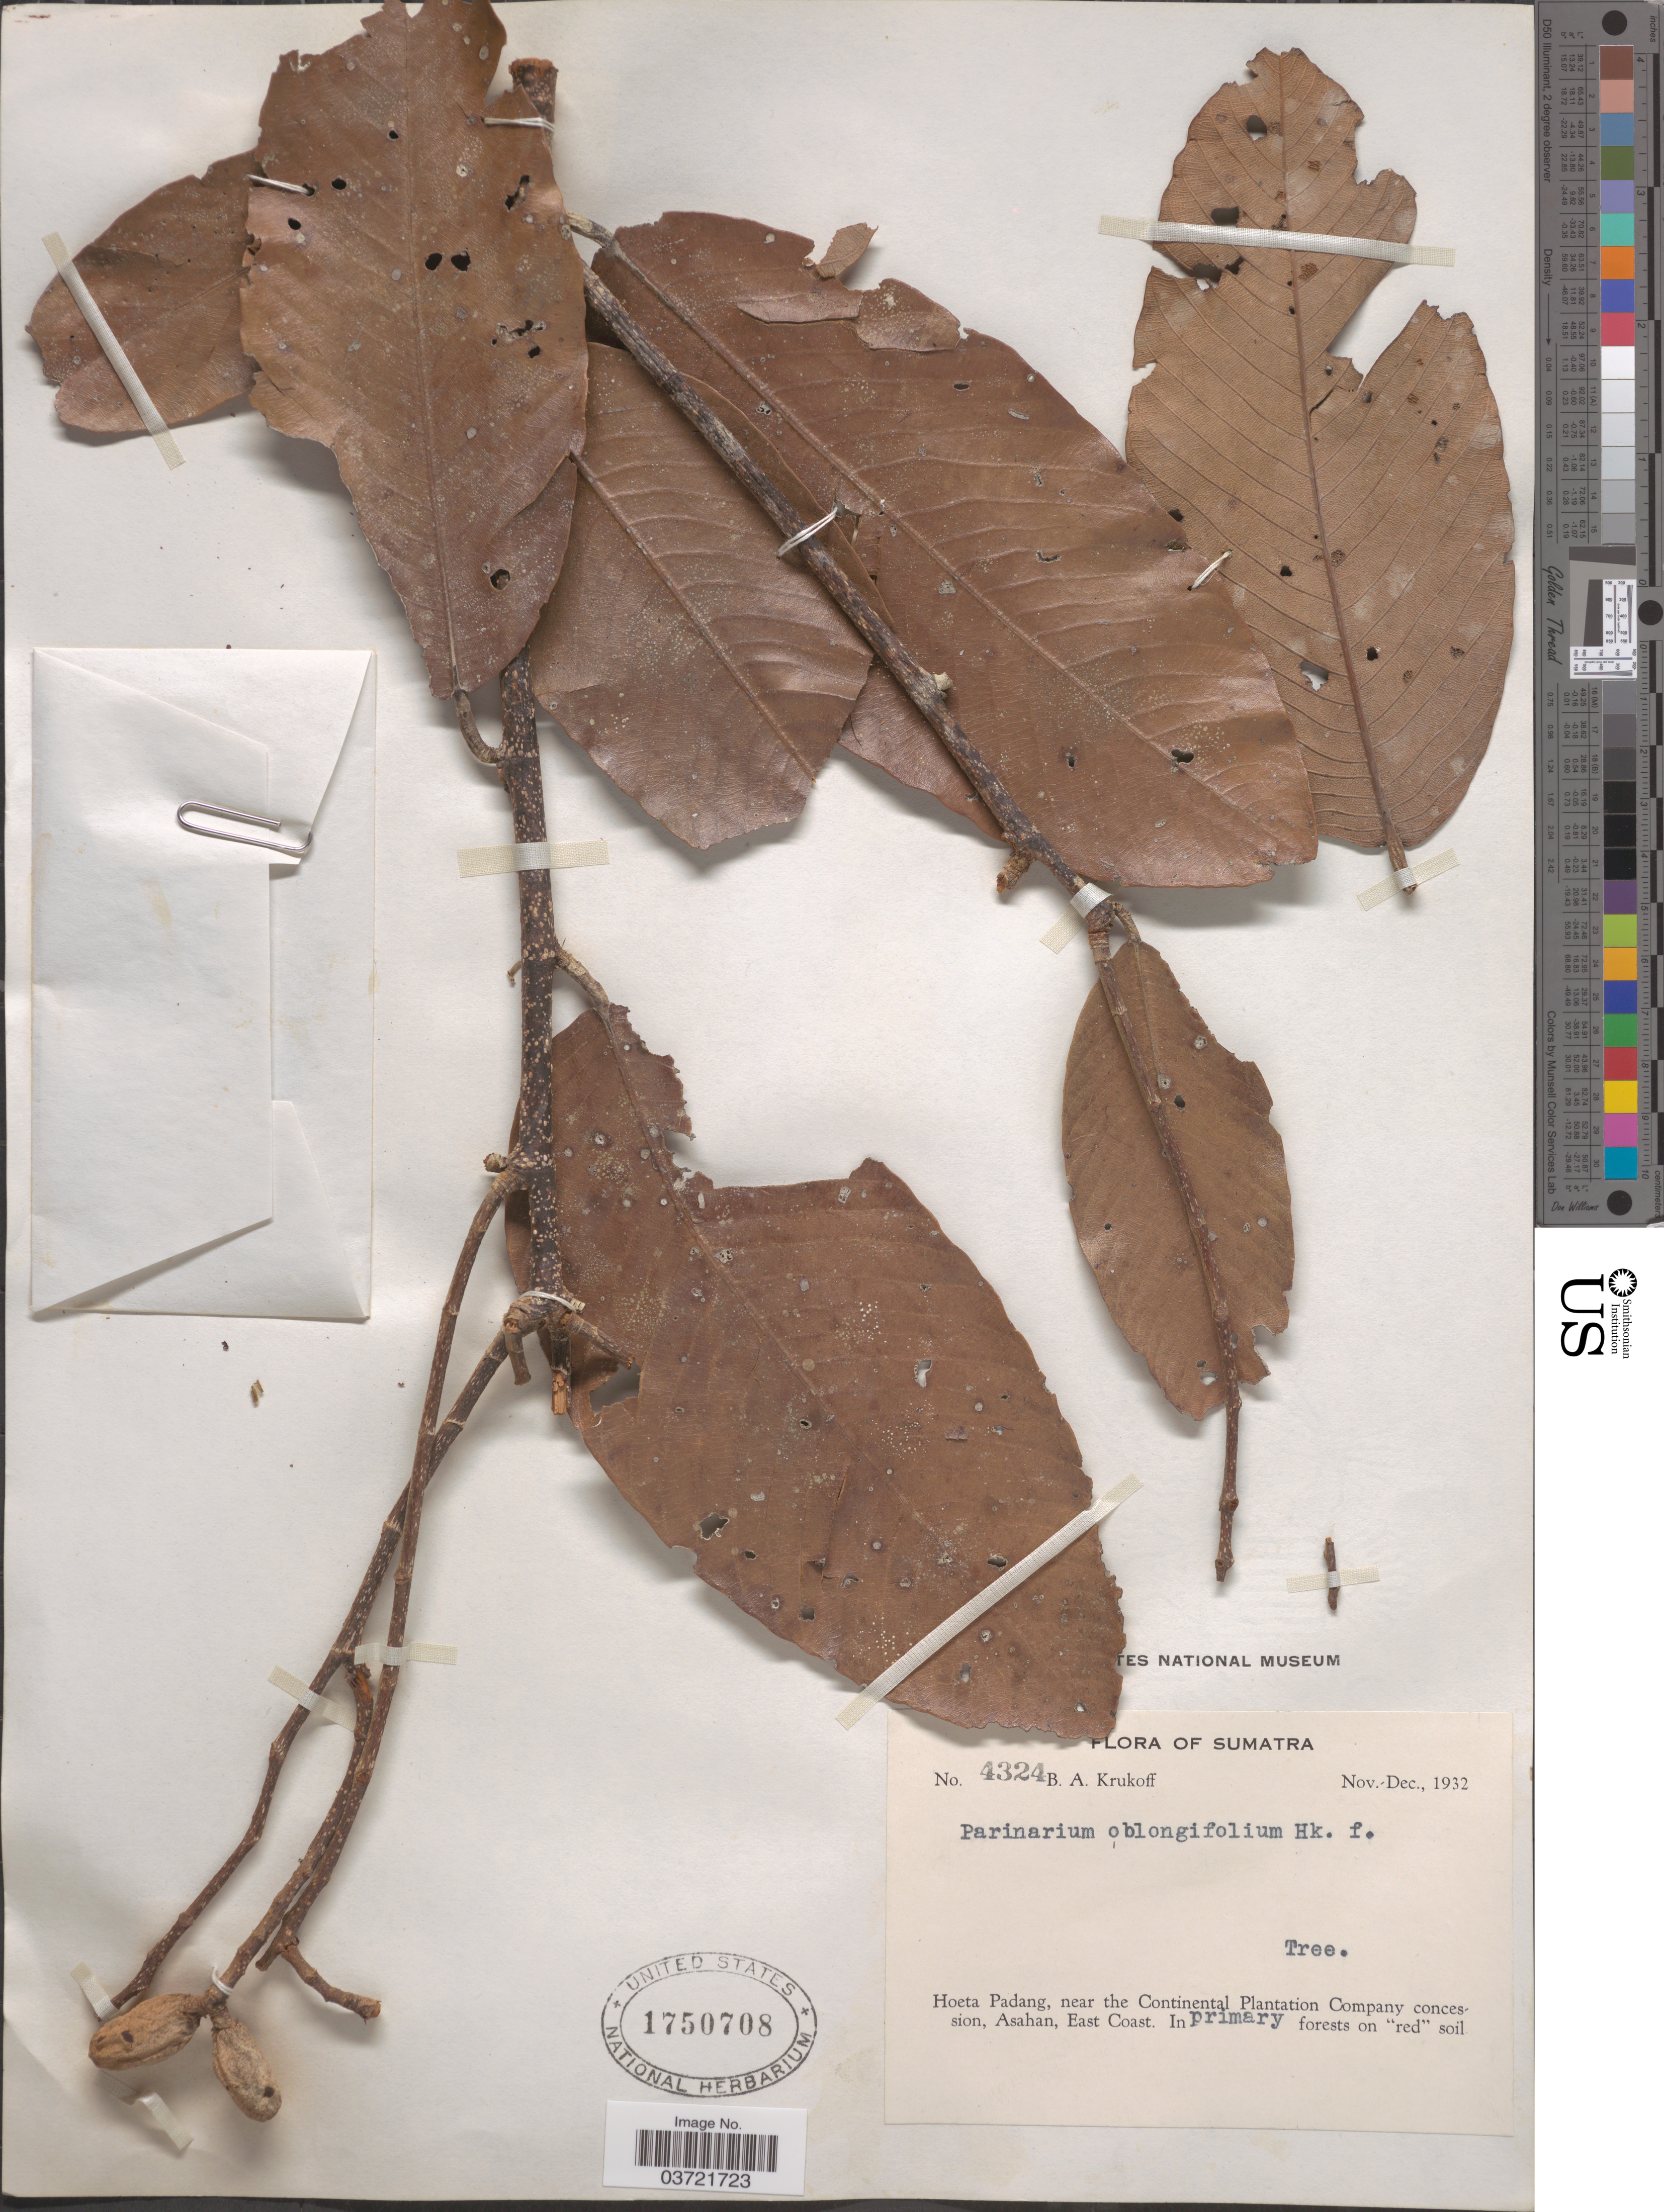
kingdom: Plantae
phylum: Tracheophyta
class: Magnoliopsida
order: Malpighiales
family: Chrysobalanaceae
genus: Parinari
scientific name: Parinari oblongifolia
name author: Hook. f.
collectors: B. A. Krukoff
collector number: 4324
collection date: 1932-11/1932-12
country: Indonesia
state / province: Sumatra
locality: Hoeta Padang, near the Continental Plantation Company concession, Asahan, East Coast.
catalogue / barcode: US 1750708